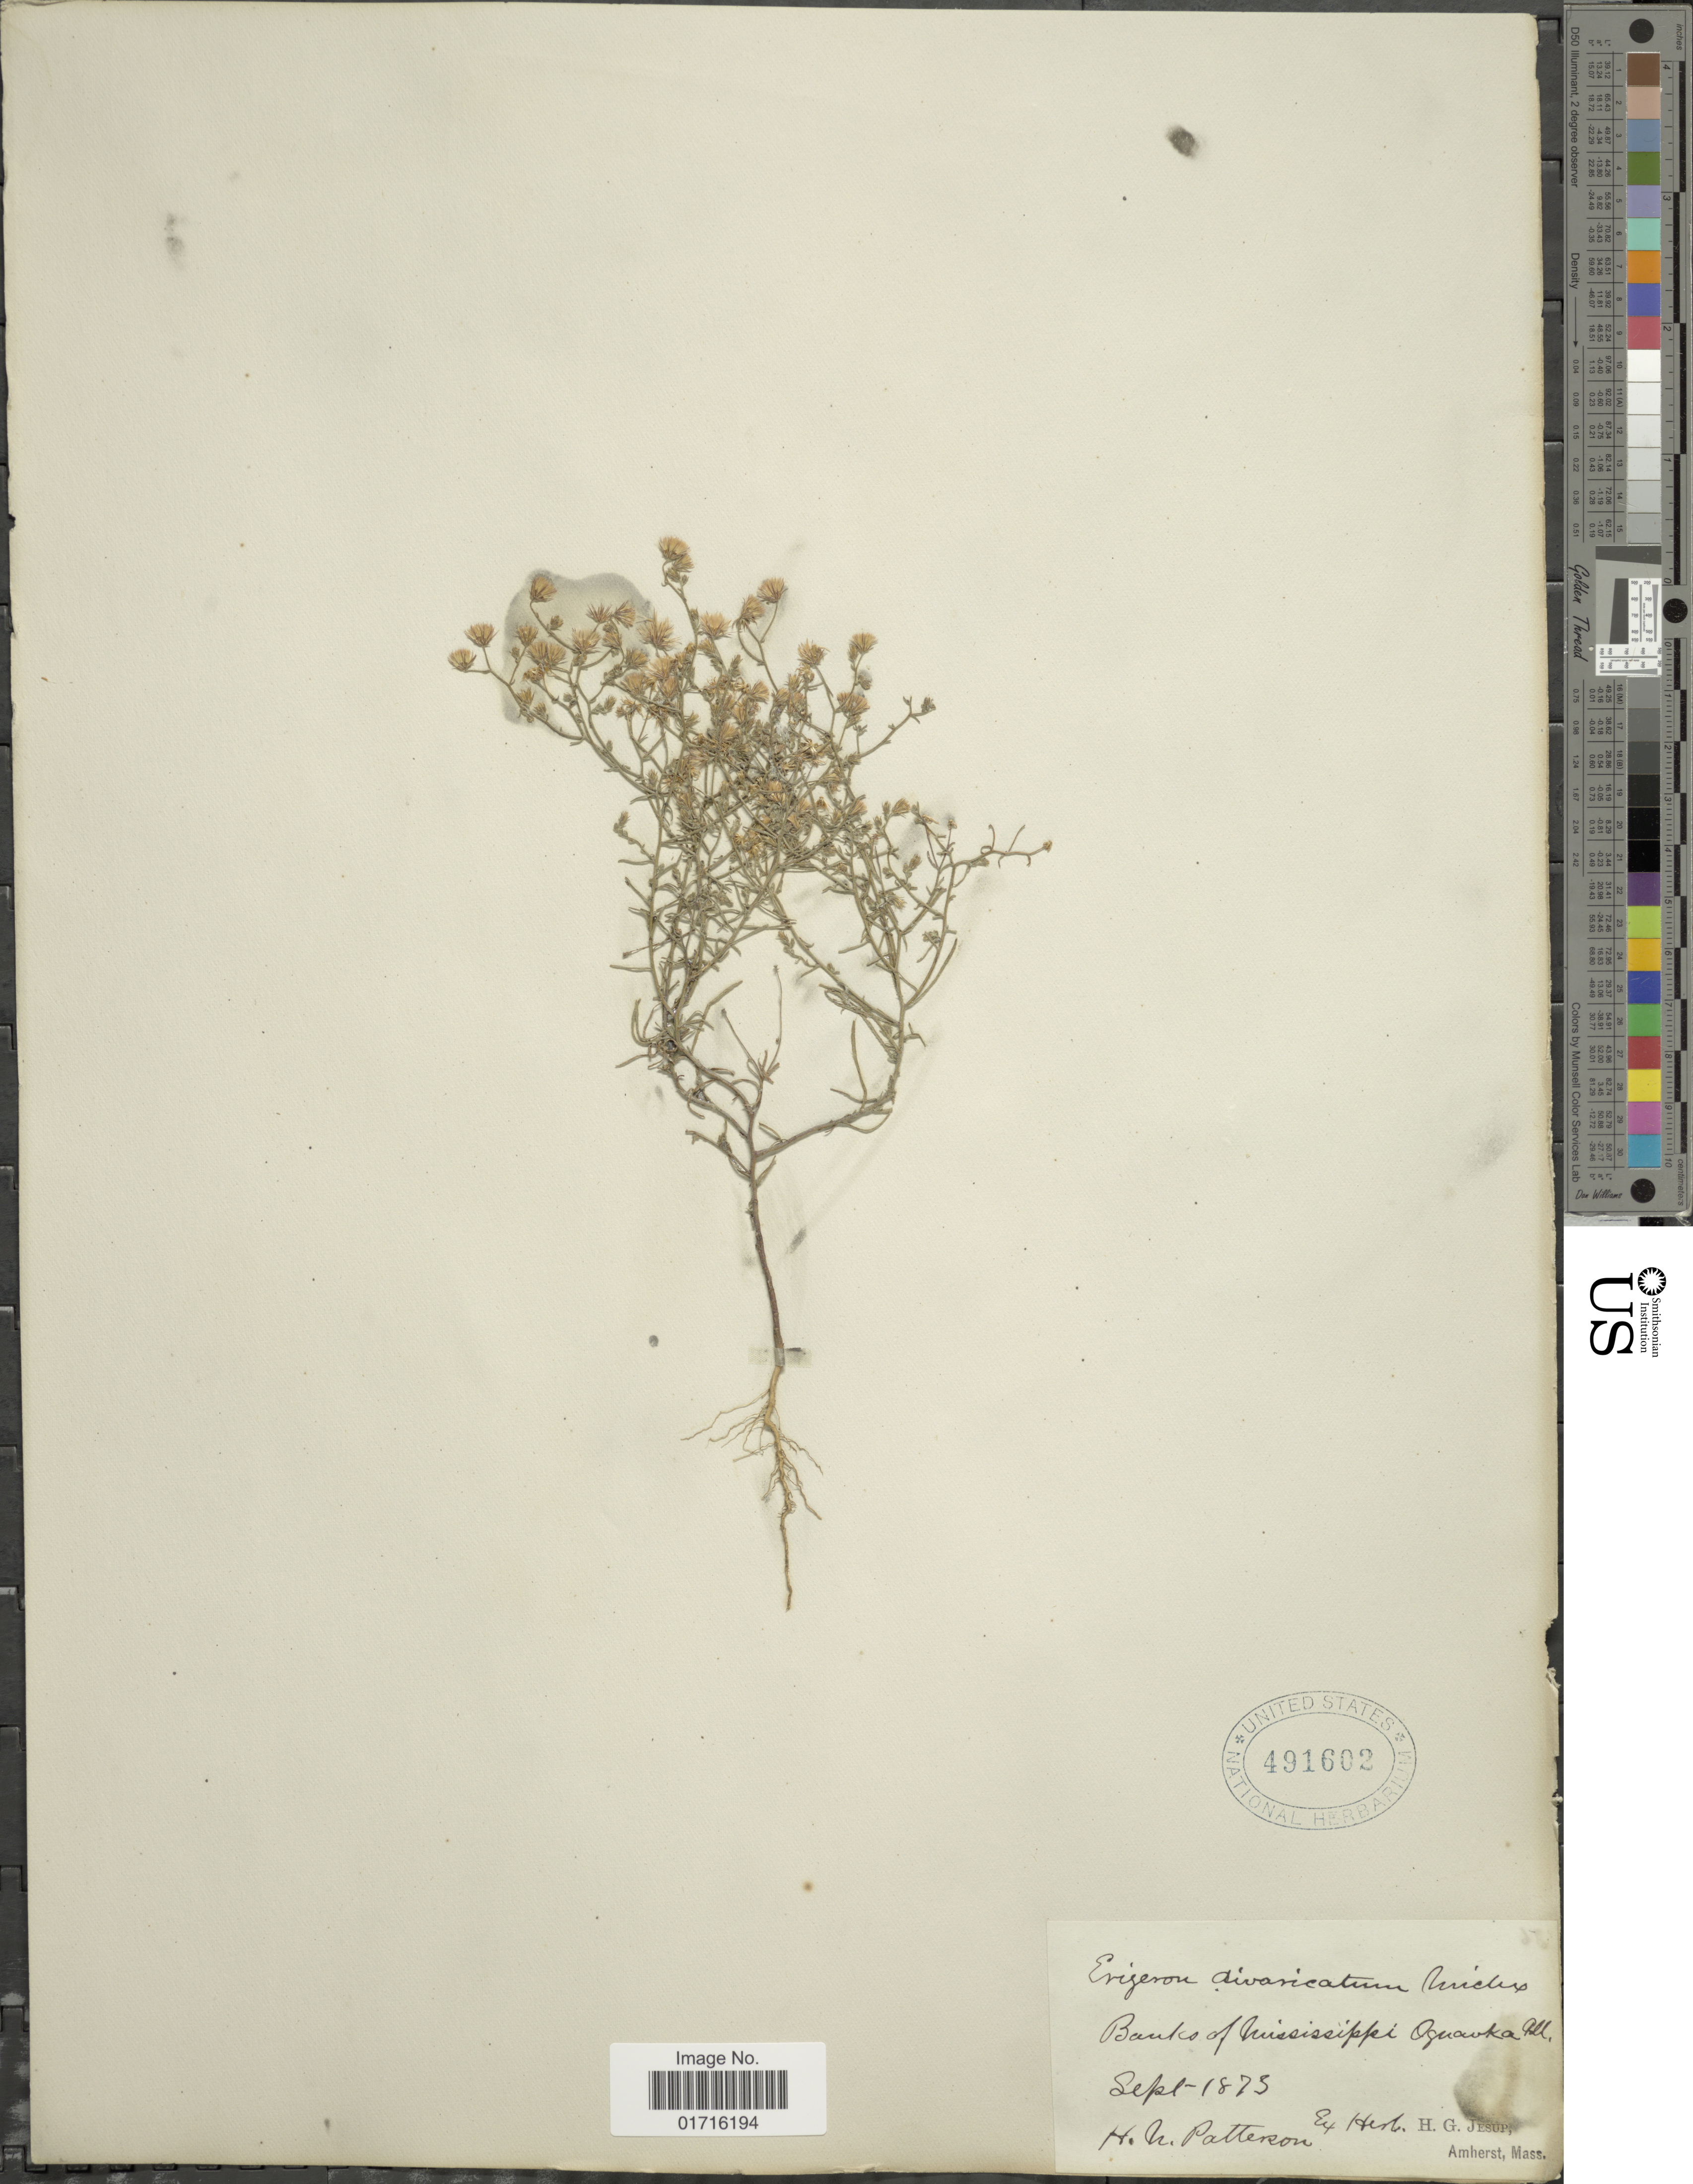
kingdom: Plantae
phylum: Tracheophyta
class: Magnoliopsida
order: Asterales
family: Asteraceae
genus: Conyza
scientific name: Conyza divaricata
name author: Spreng.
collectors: H. N. Patterson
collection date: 1873-09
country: United States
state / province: Illinois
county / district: Henderson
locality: Banks of Mississippi, Oquawka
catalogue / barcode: US 491602